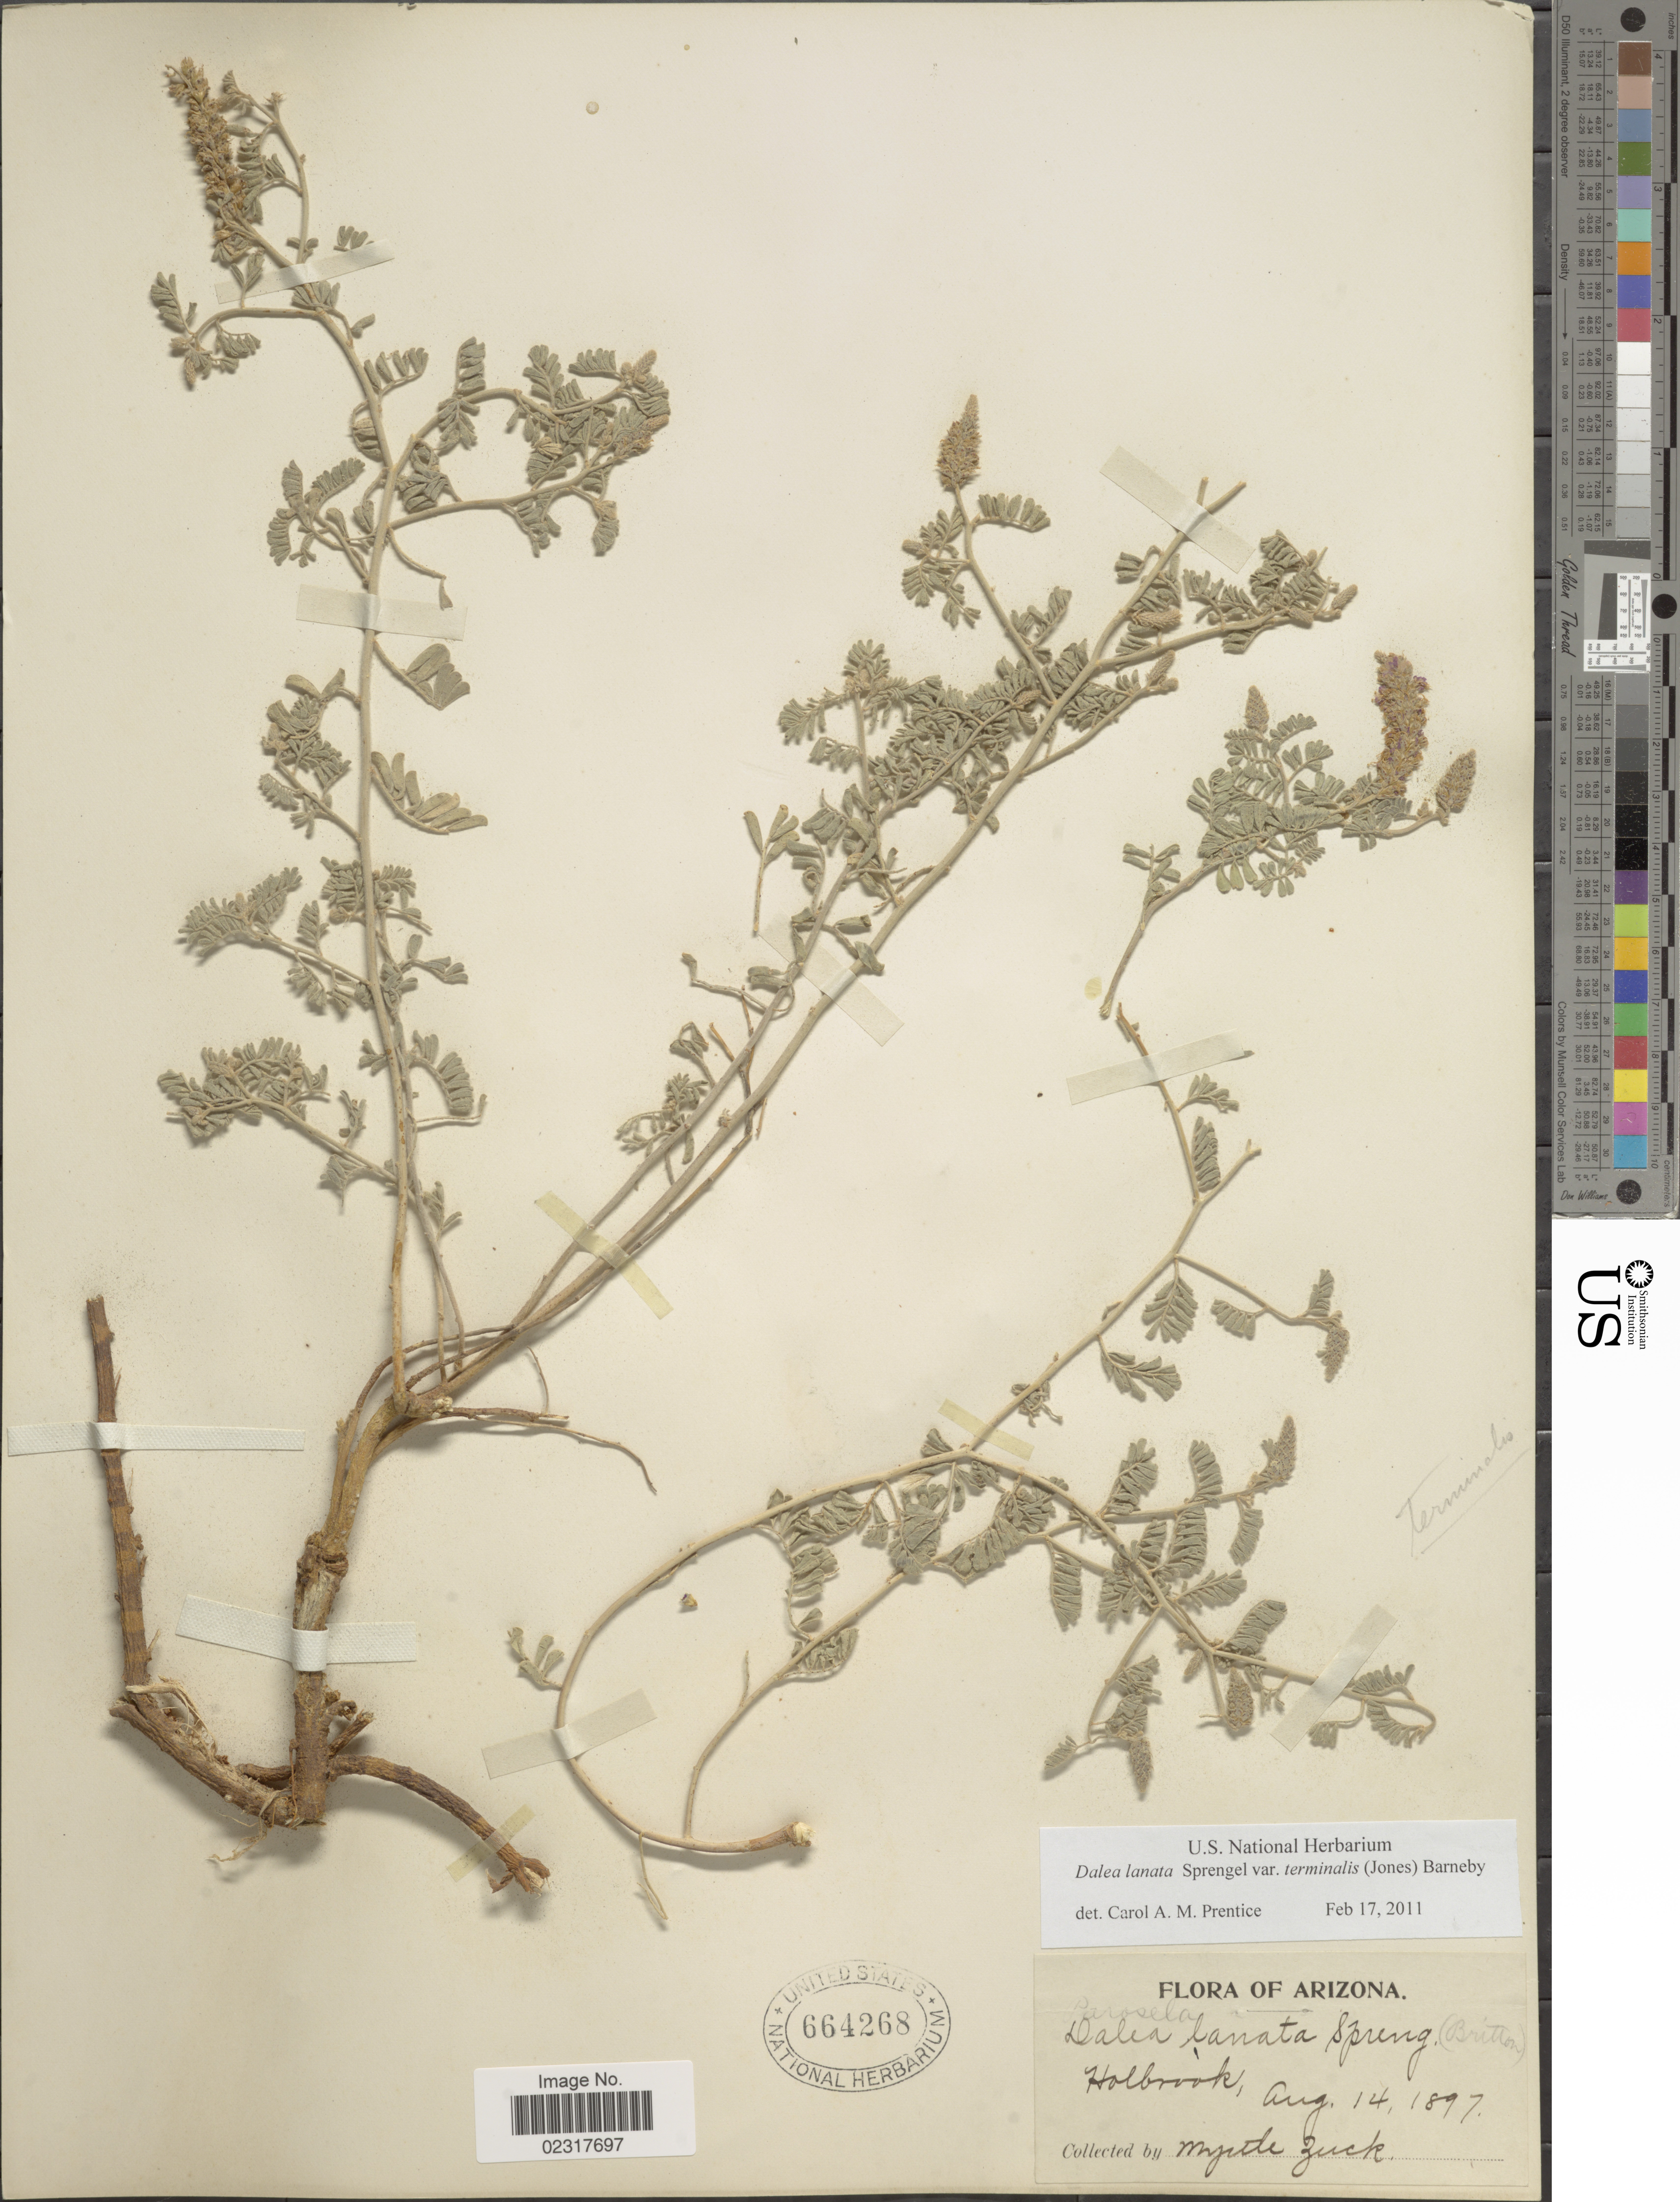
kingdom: Plantae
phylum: Tracheophyta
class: Magnoliopsida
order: Fabales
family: Fabaceae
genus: Dalea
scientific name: Dalea lanata var. terminalis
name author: (M.E. Jones) Barneby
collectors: M. Zuck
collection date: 1897-08-14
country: United States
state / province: Arizona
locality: Holbrook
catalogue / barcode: US 664268